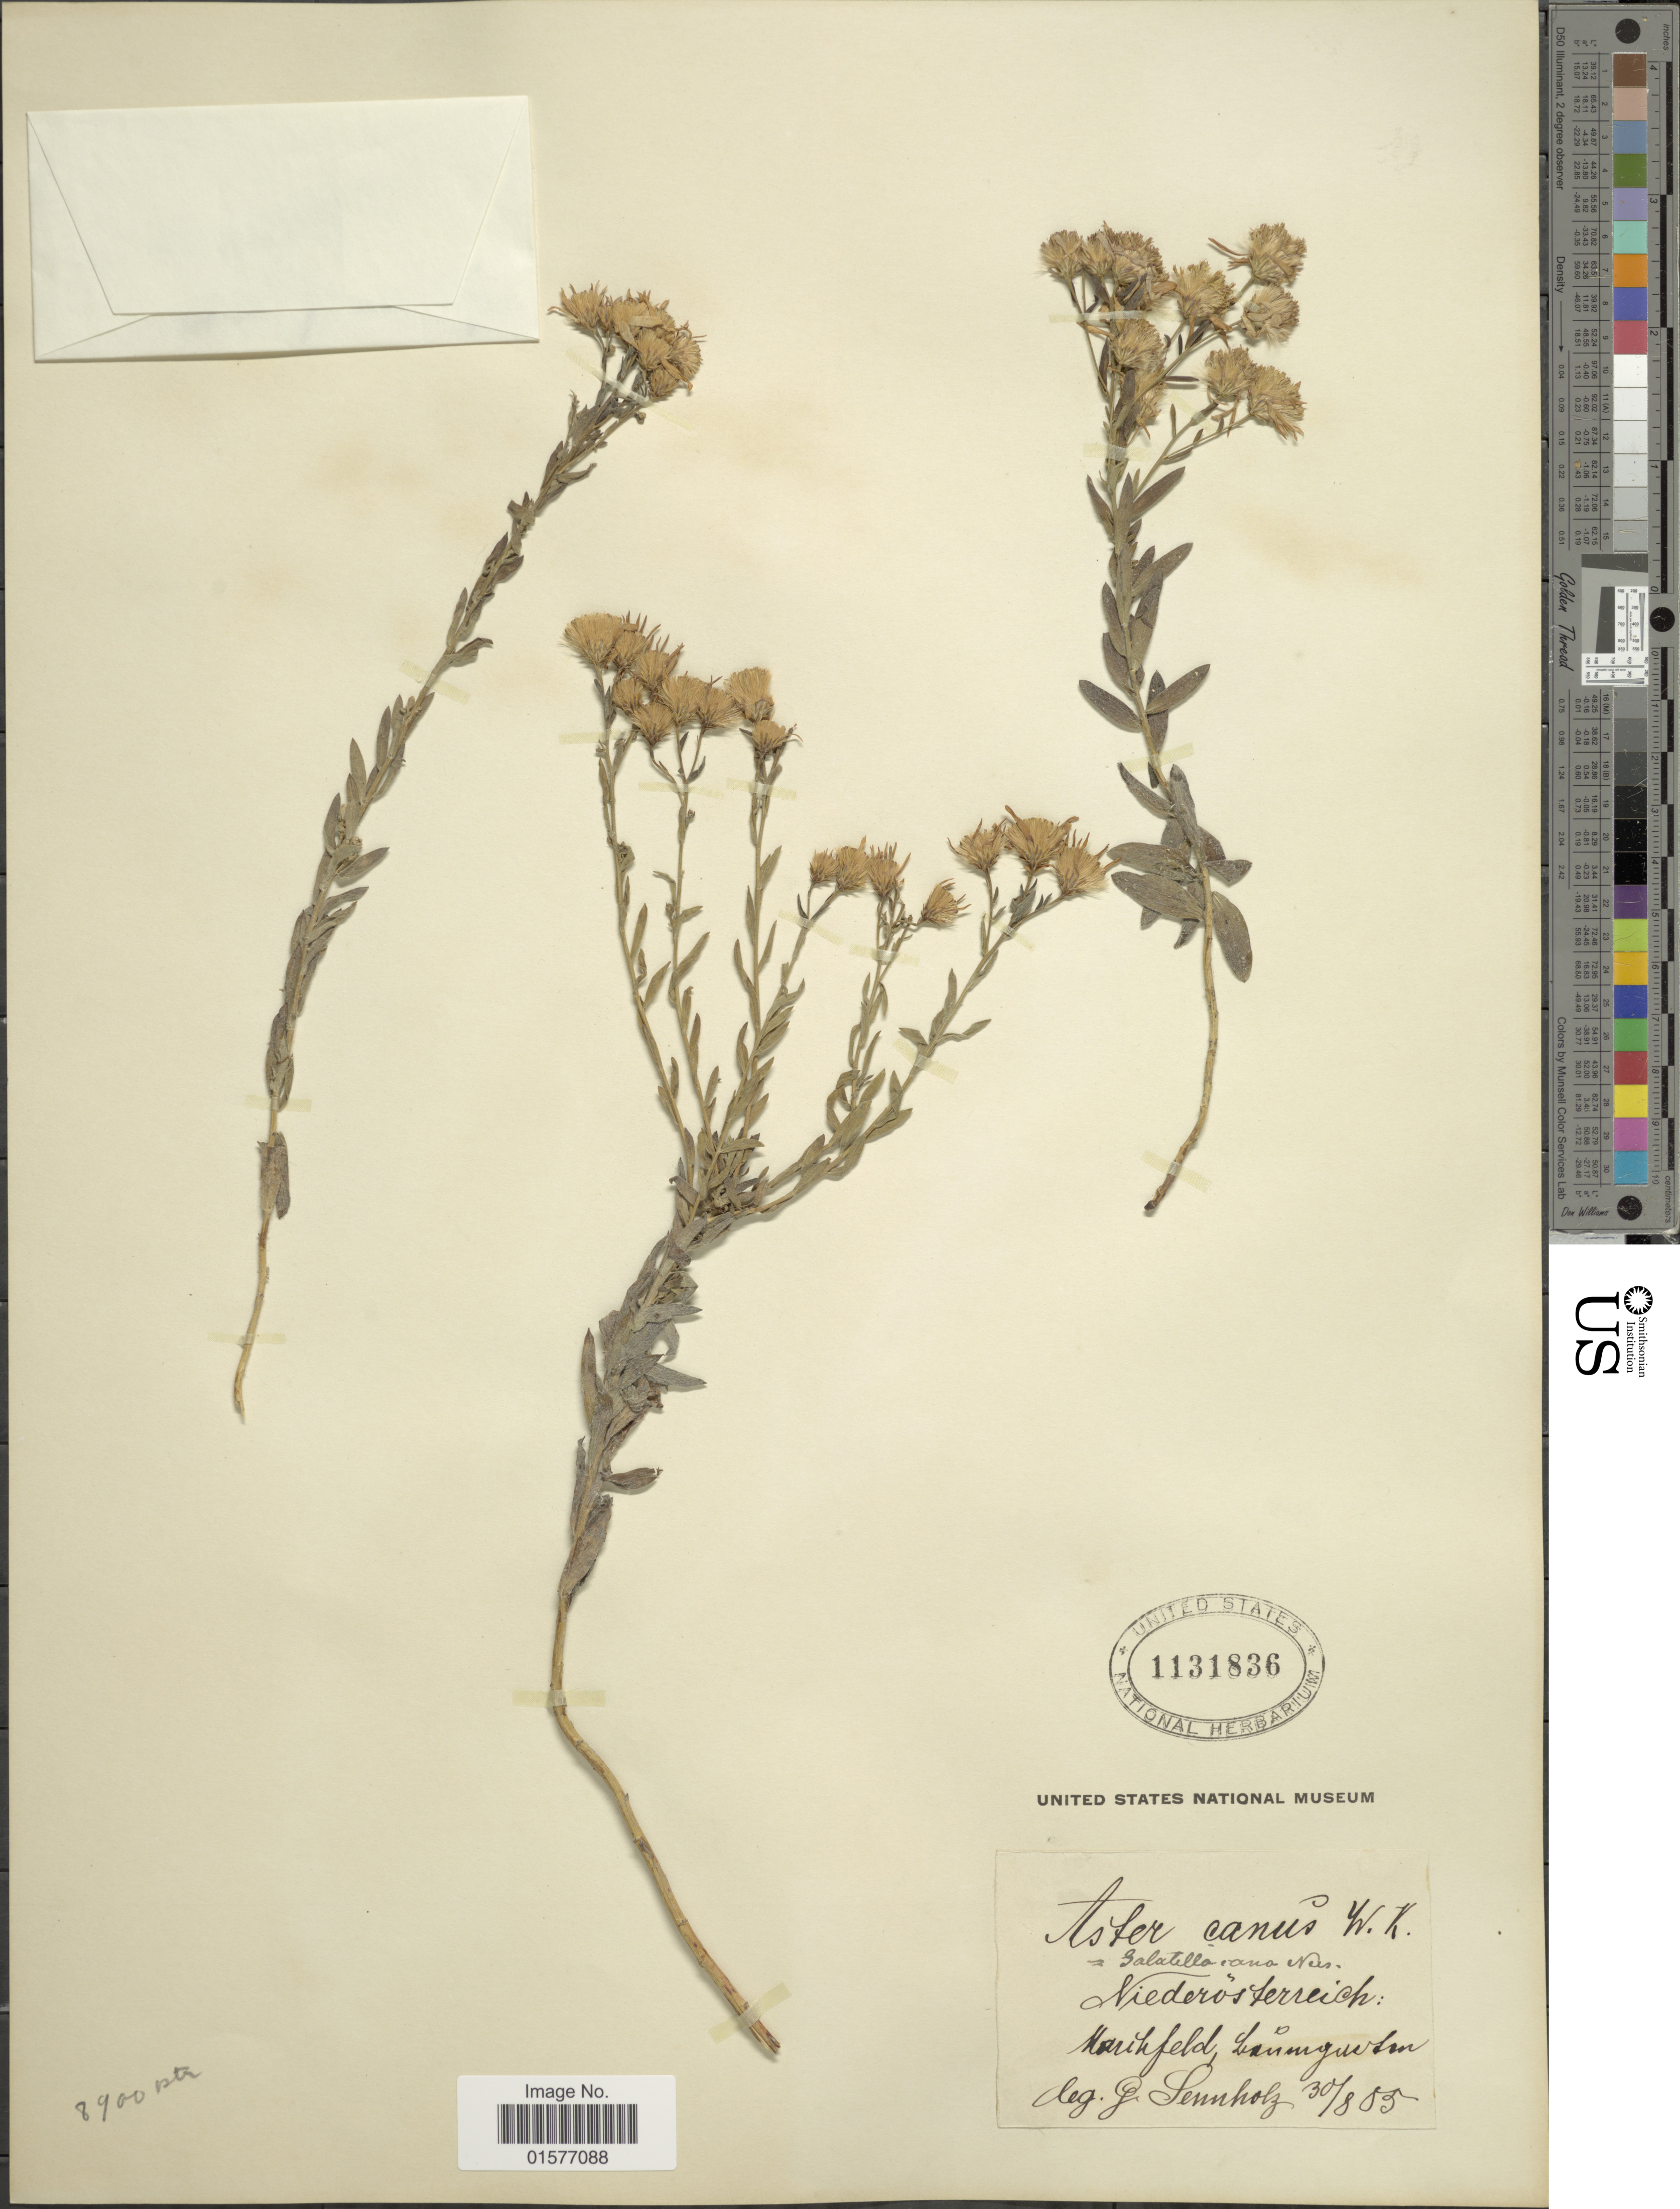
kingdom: Plantae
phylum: Tracheophyta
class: Magnoliopsida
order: Asterales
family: Asteraceae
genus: Galatella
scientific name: Galatella cana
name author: (Waldst. & Kit.) Nees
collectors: G. Sennholz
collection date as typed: Transcribed d/m/y: 30/8/5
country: Austria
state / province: Niederosterreich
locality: Hurikfeld, Lamingulan [interpreted]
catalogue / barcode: US 1131836